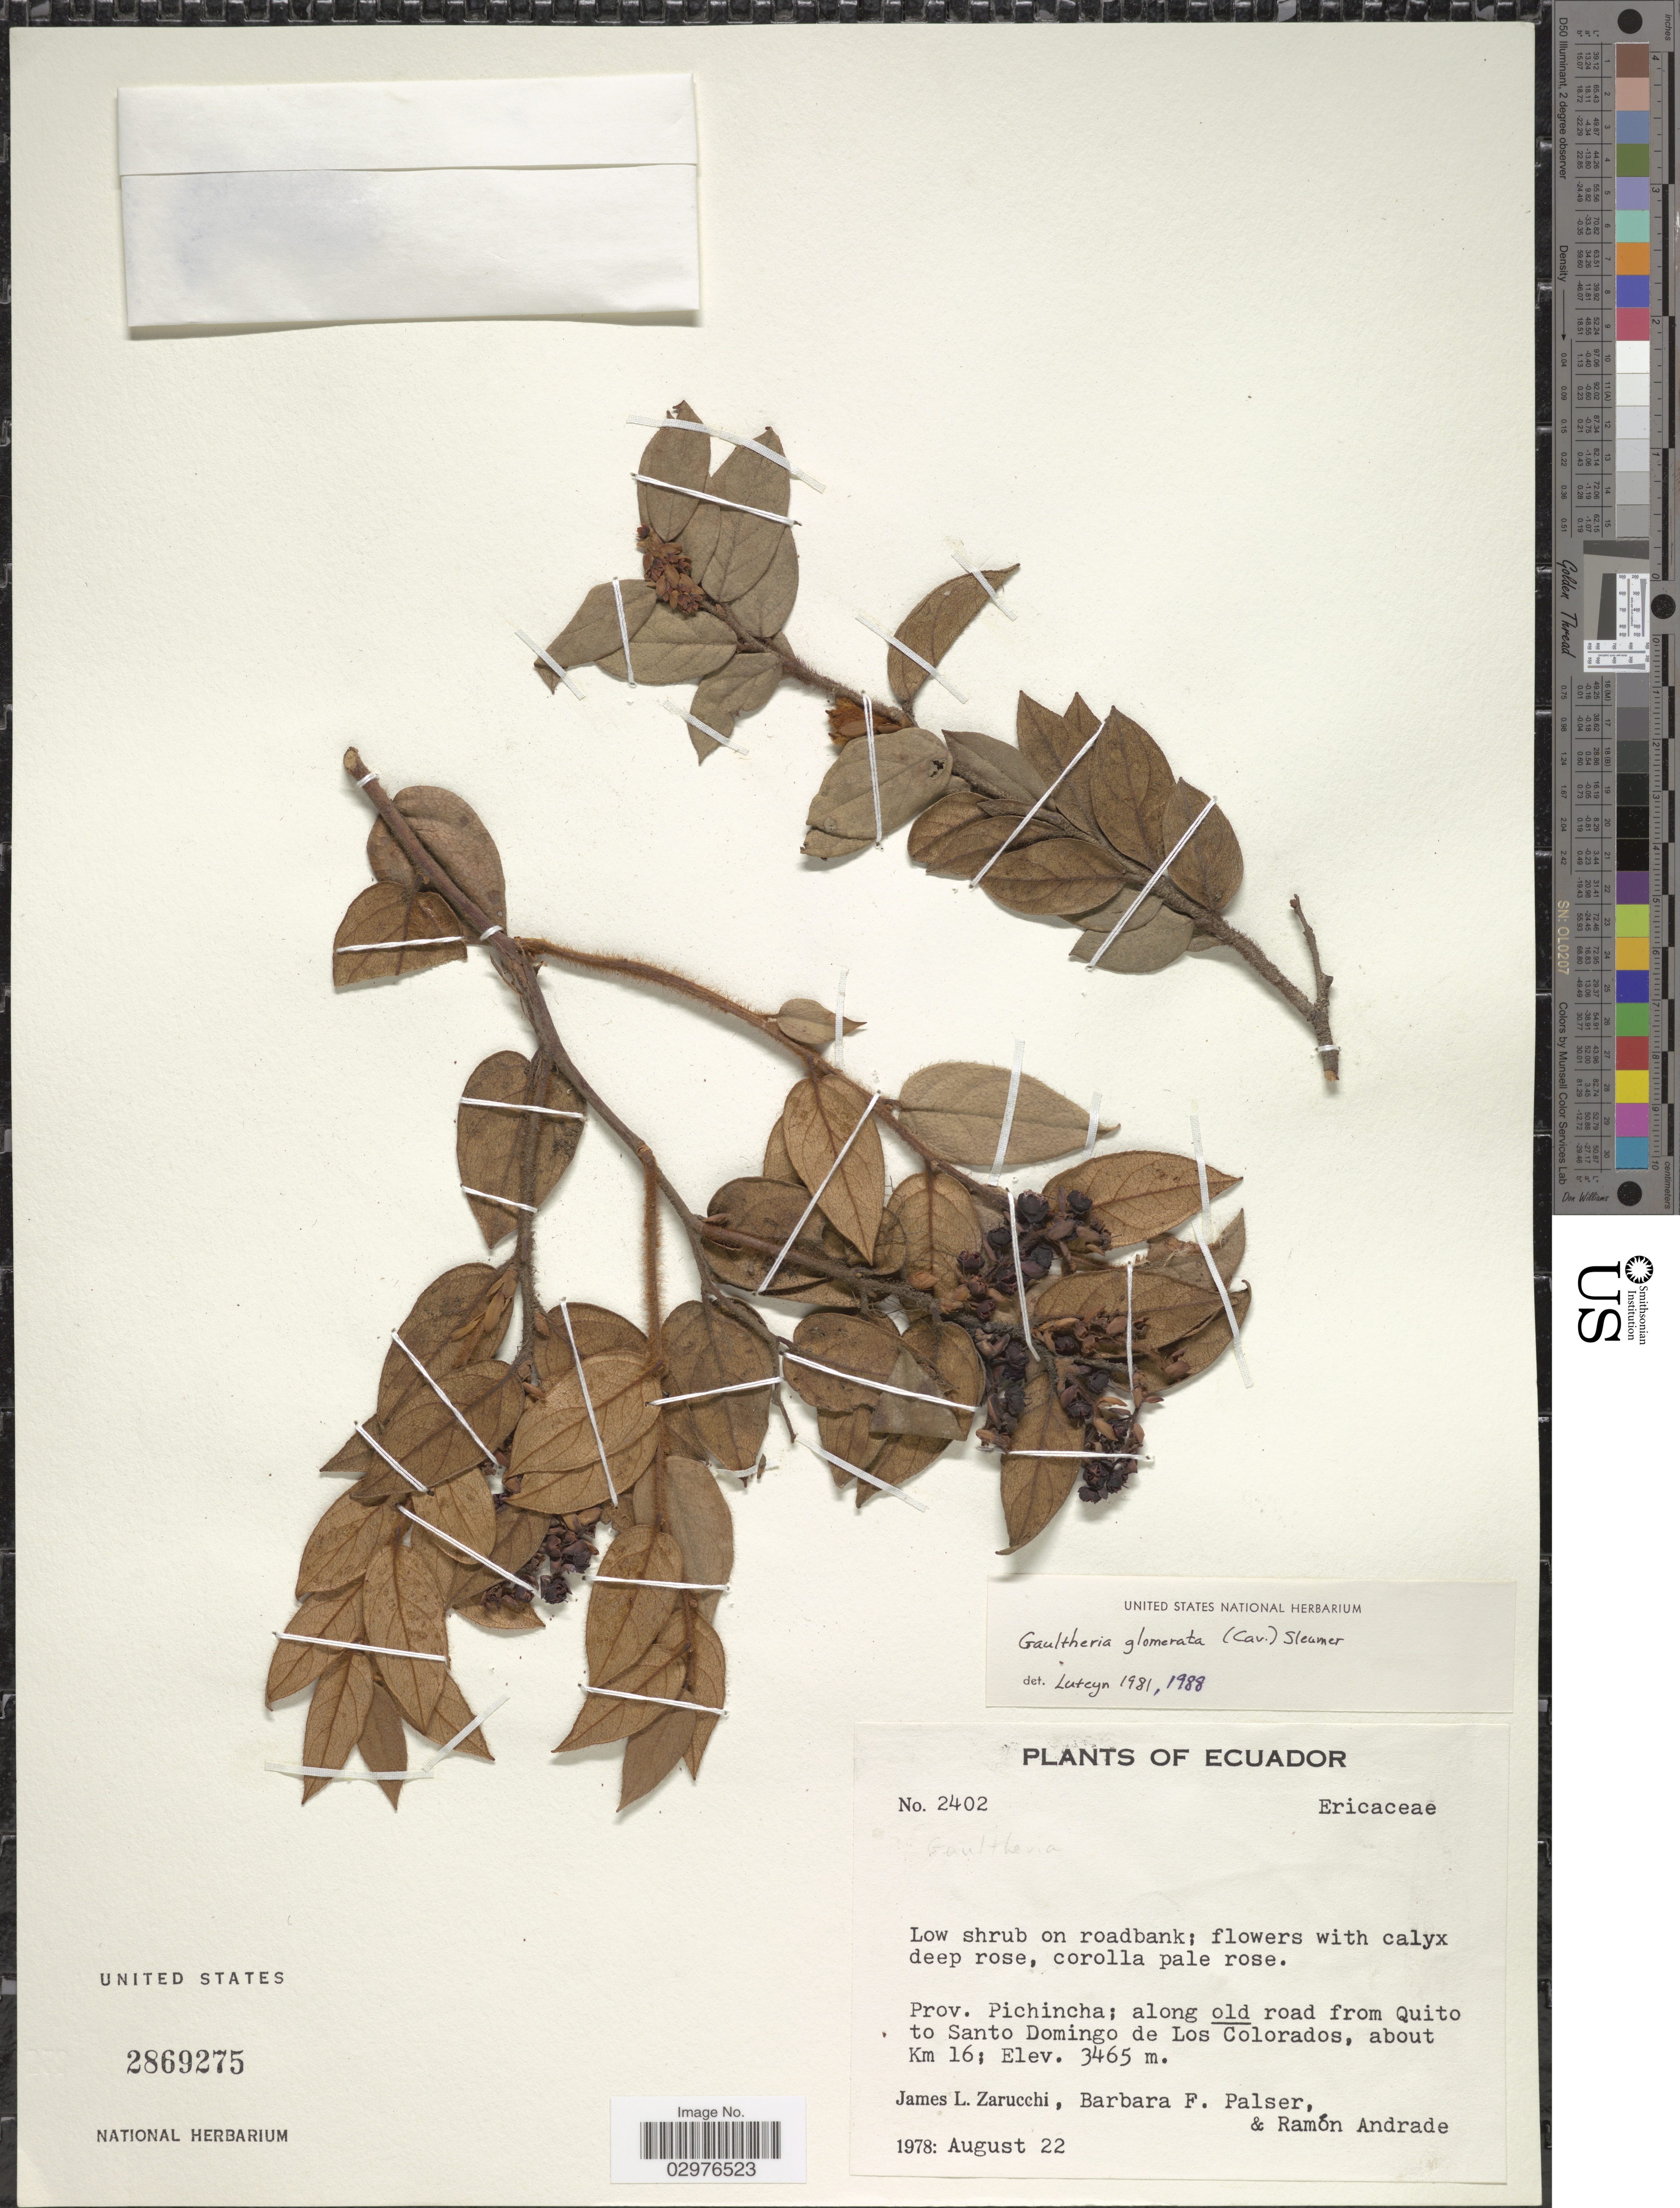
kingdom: Plantae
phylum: Tracheophyta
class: Magnoliopsida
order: Ericales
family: Ericaceae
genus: Gaultheria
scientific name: Gaultheria glomerata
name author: (Cav.) Sleumer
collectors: J. L. Zarucchi, B. Palser & R. Andrade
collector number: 2402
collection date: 1978-08-22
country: Ecuador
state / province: Pichincha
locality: Along old road from Quito to Santo Domingo de Los Colorados, about Km 16.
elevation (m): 3465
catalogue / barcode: US 2869275